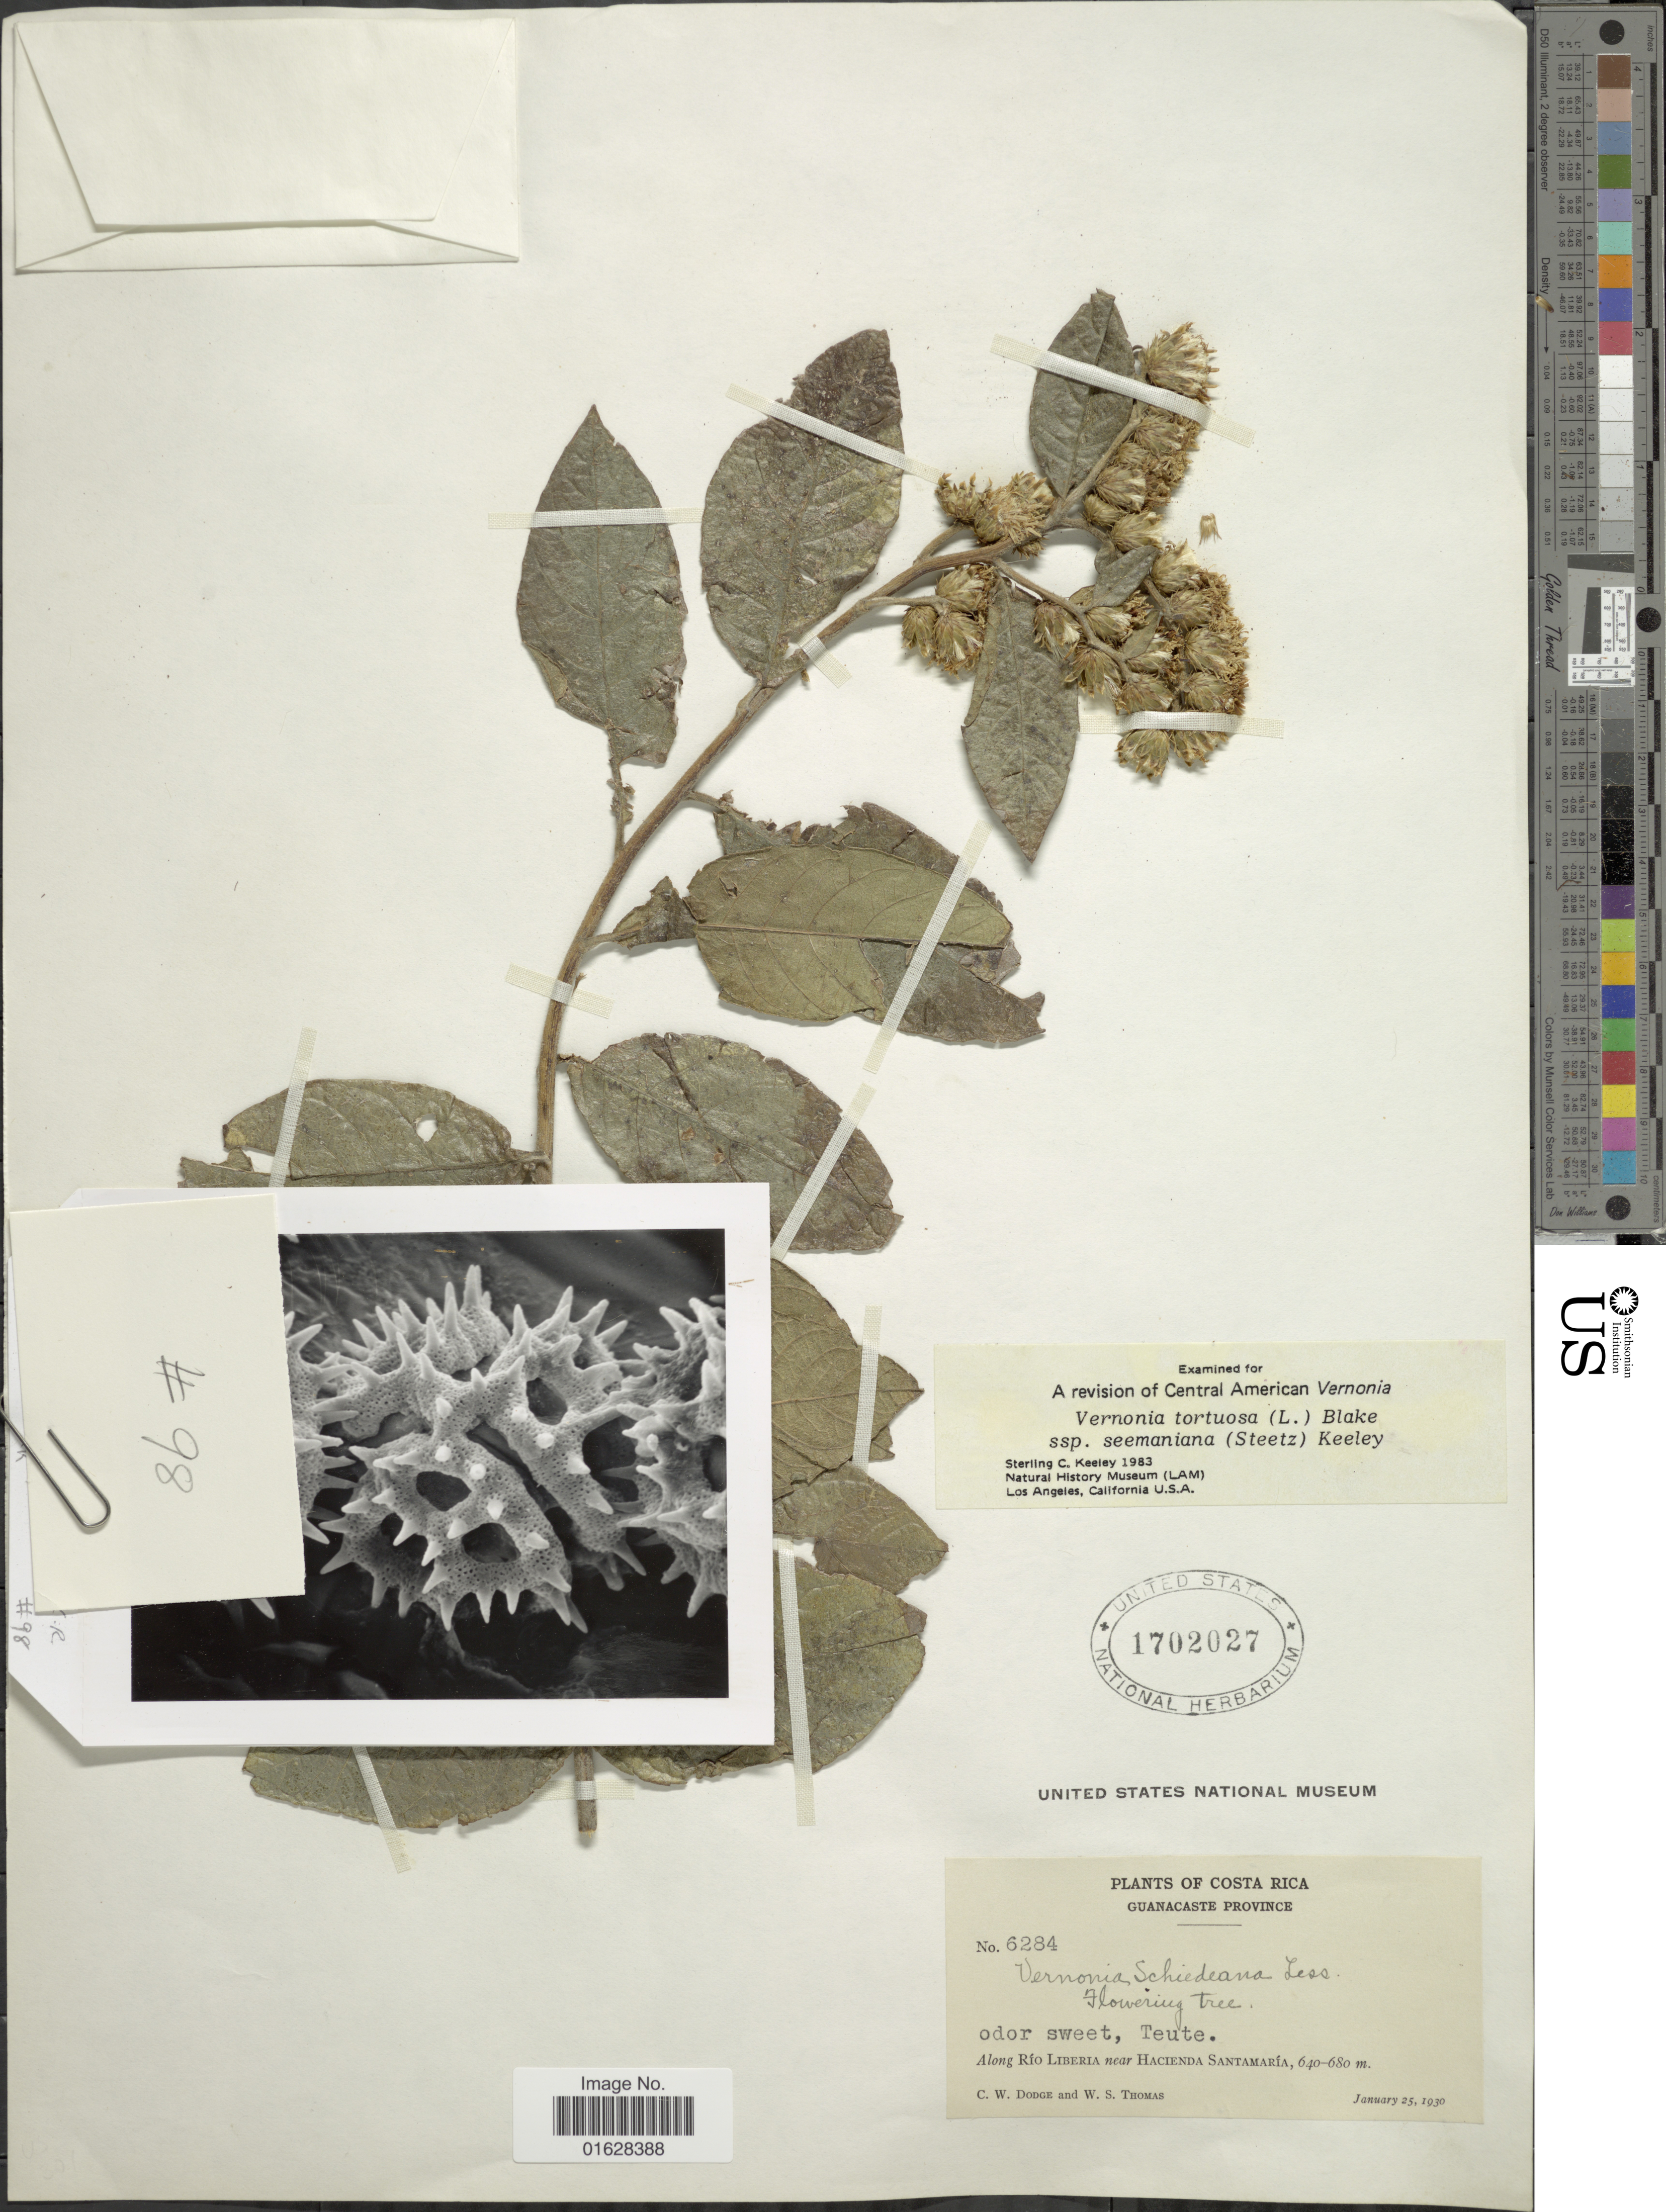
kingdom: Plantae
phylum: Tracheophyta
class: Magnoliopsida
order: Asterales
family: Asteraceae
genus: Lepidaploa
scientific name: Lepidaploa tortuosa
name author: (L.) H. Rob.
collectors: C. Dodge & W. S. Thomas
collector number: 6284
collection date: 1930-01-25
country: Costa Rica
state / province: Guanacaste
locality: Guanacaste Province, along Rio Liberia near Hacienda Santamaria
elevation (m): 640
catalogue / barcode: US 1702027